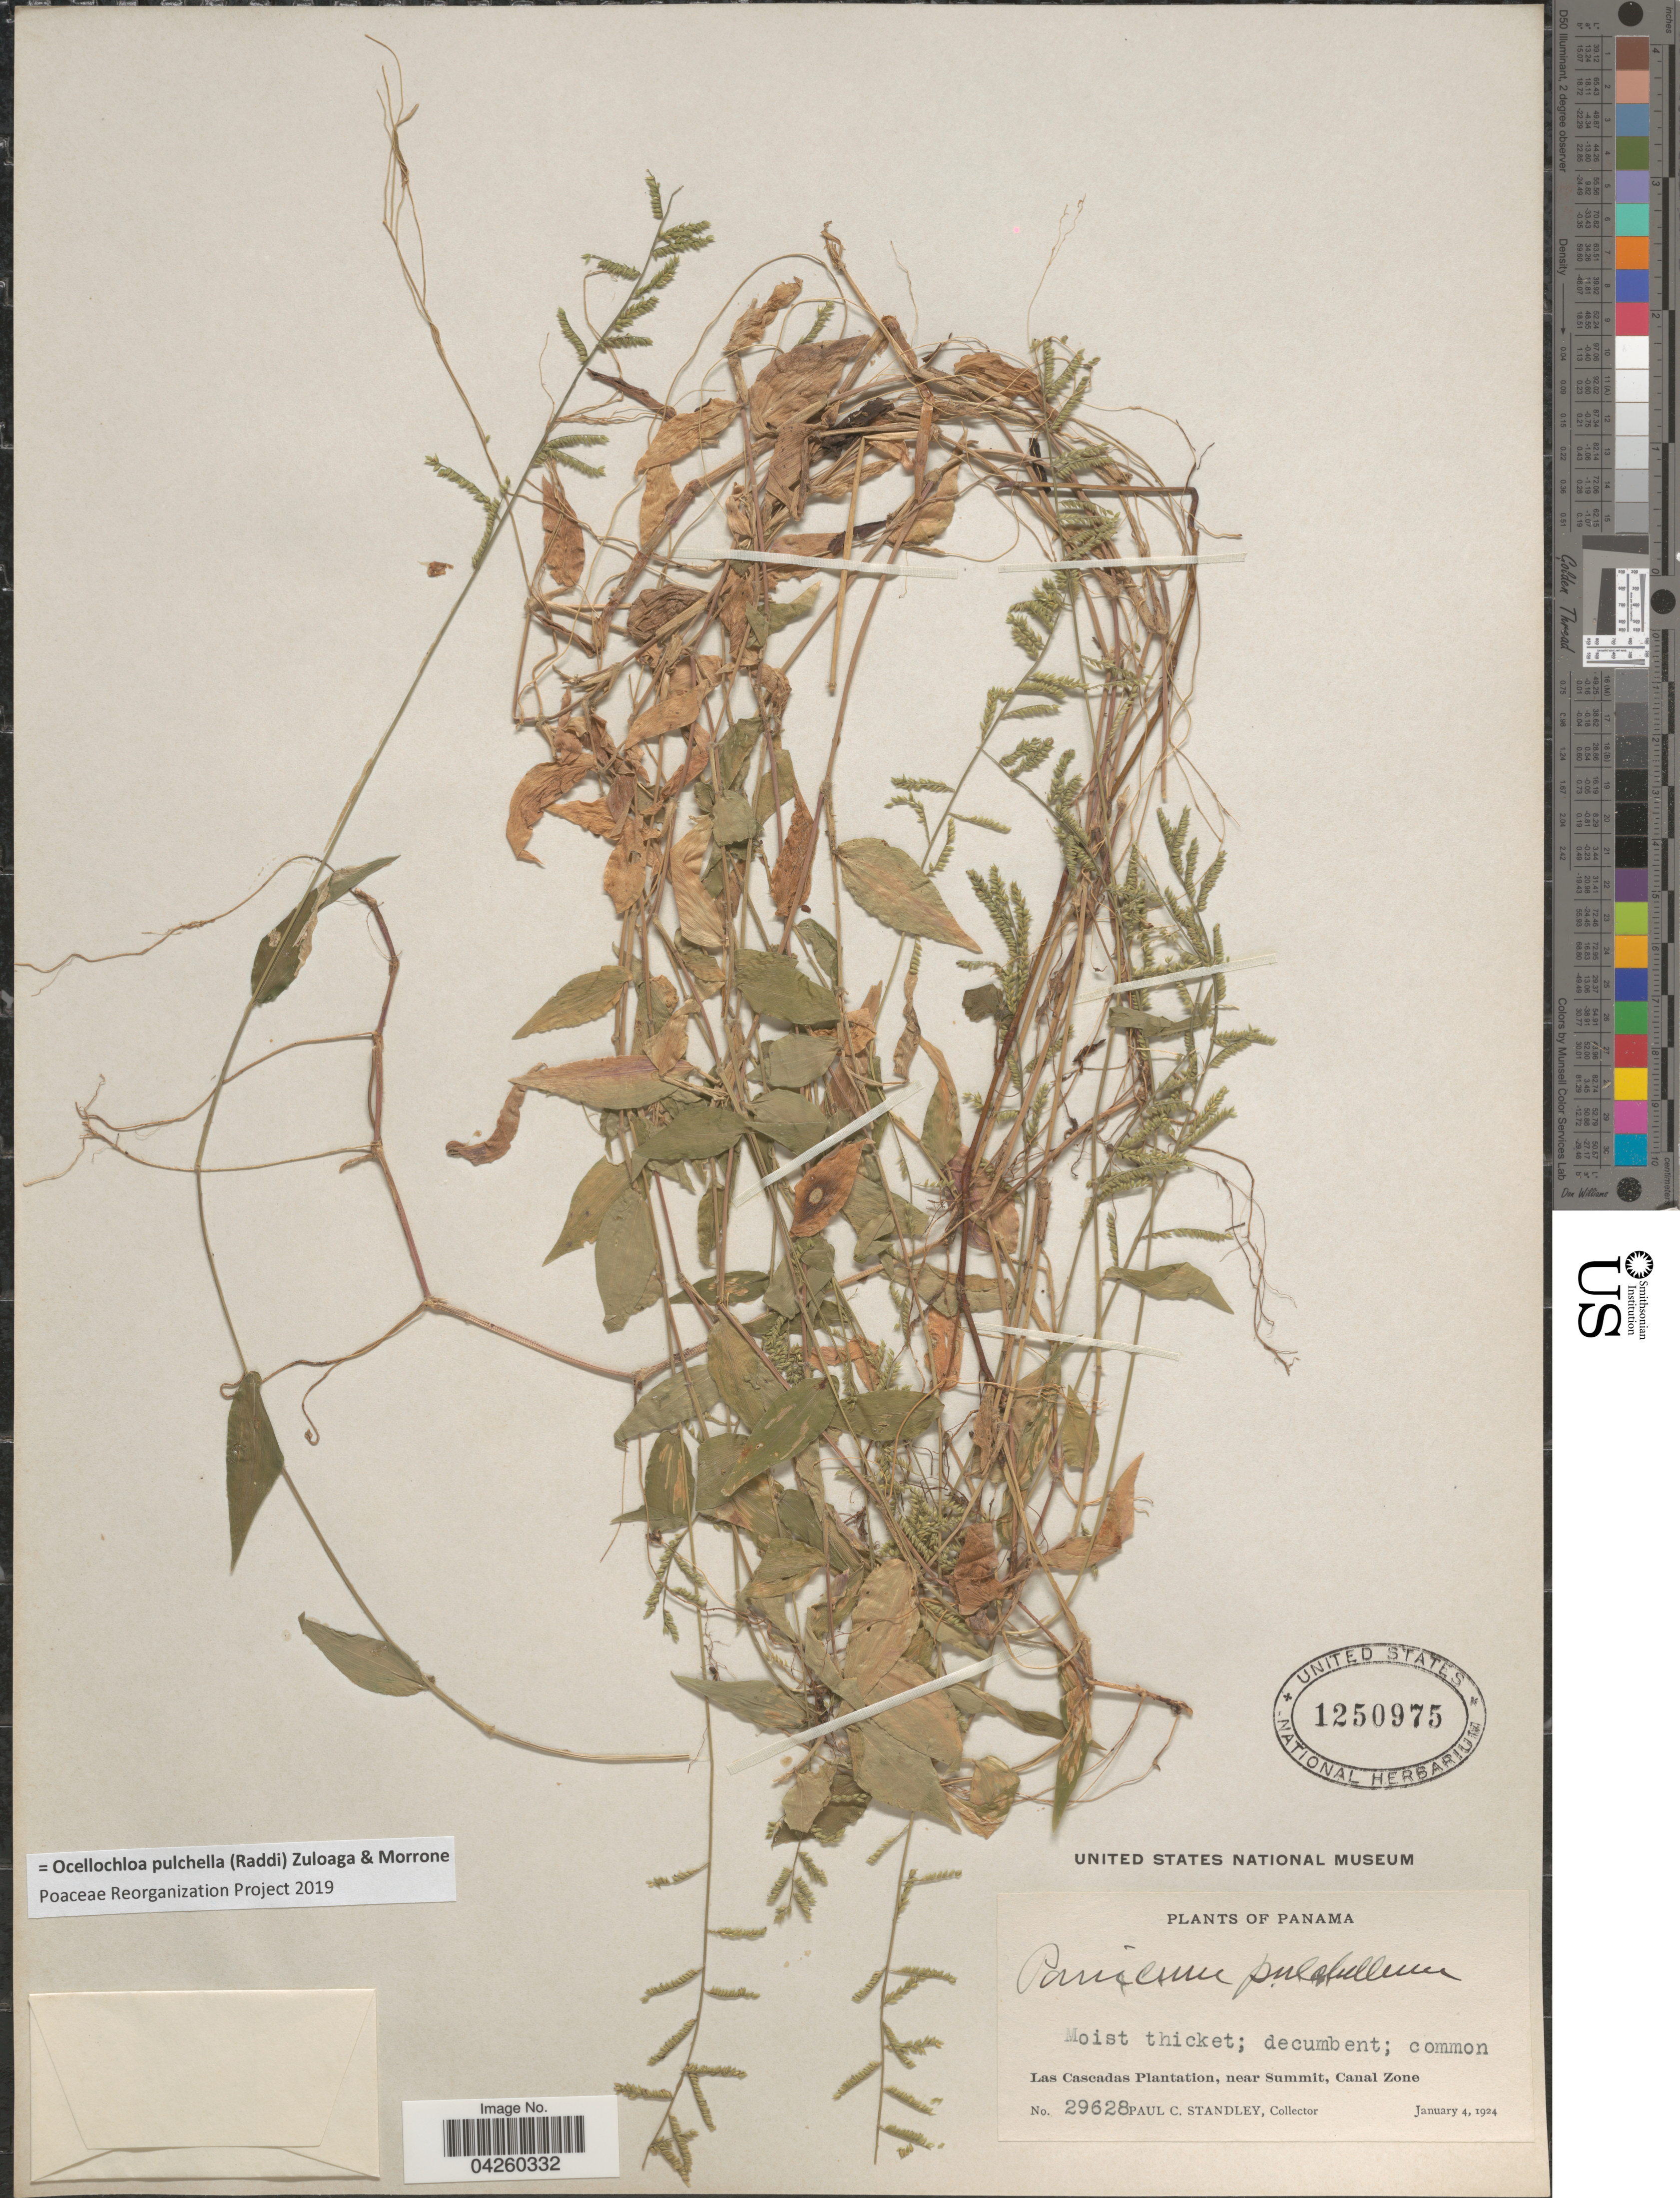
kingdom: Plantae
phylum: Tracheophyta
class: Liliopsida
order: Poales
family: Poaceae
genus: Ocellochloa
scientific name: Ocellochloa pulchella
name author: (Raddi) Zuloaga & Morrone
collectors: P. C. Standley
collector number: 29628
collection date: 1924-01-04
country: Panama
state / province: Colón / Panamá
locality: Las Cascadas Plantation, near Summit, Canal Zone.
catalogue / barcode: US 1250975